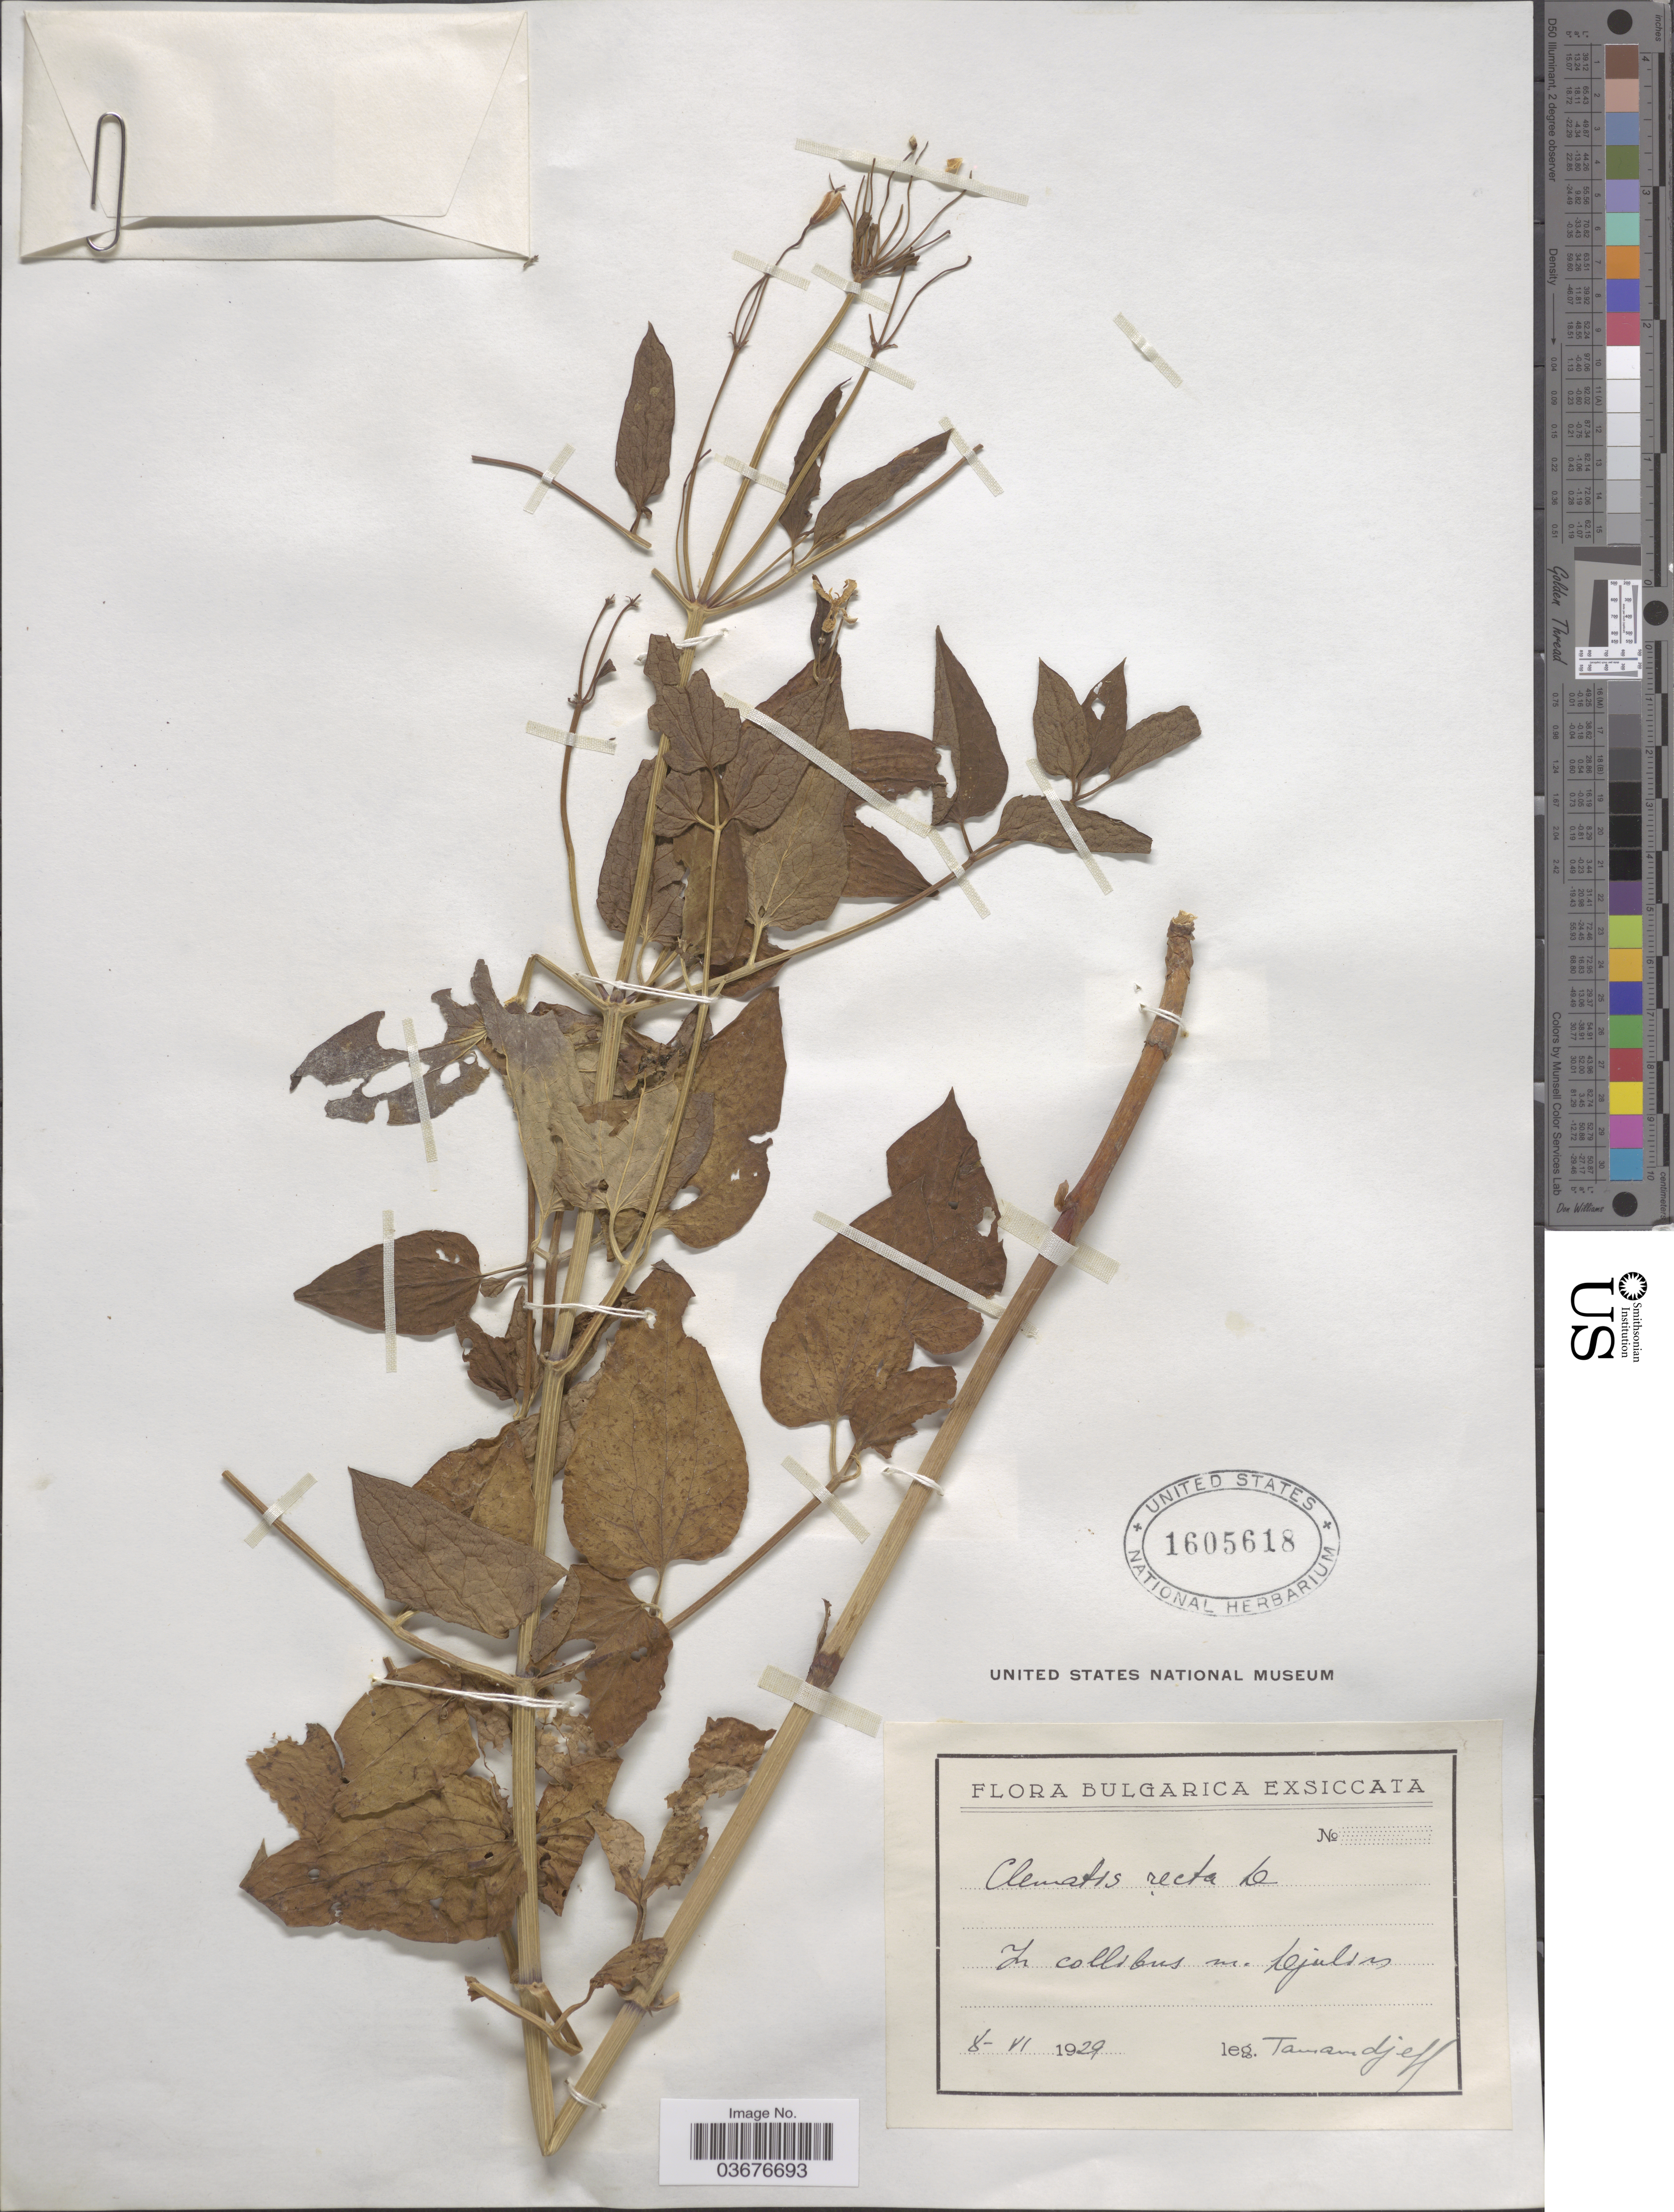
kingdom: Plantae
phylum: Tracheophyta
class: Magnoliopsida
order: Ranunculales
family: Ranunculaceae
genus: Clematis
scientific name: Clematis recta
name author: L.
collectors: -. Tamandjeff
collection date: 1929-06-08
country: Bulgaria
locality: In collibus m. Djuldas [interpreted].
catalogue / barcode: US 1605618